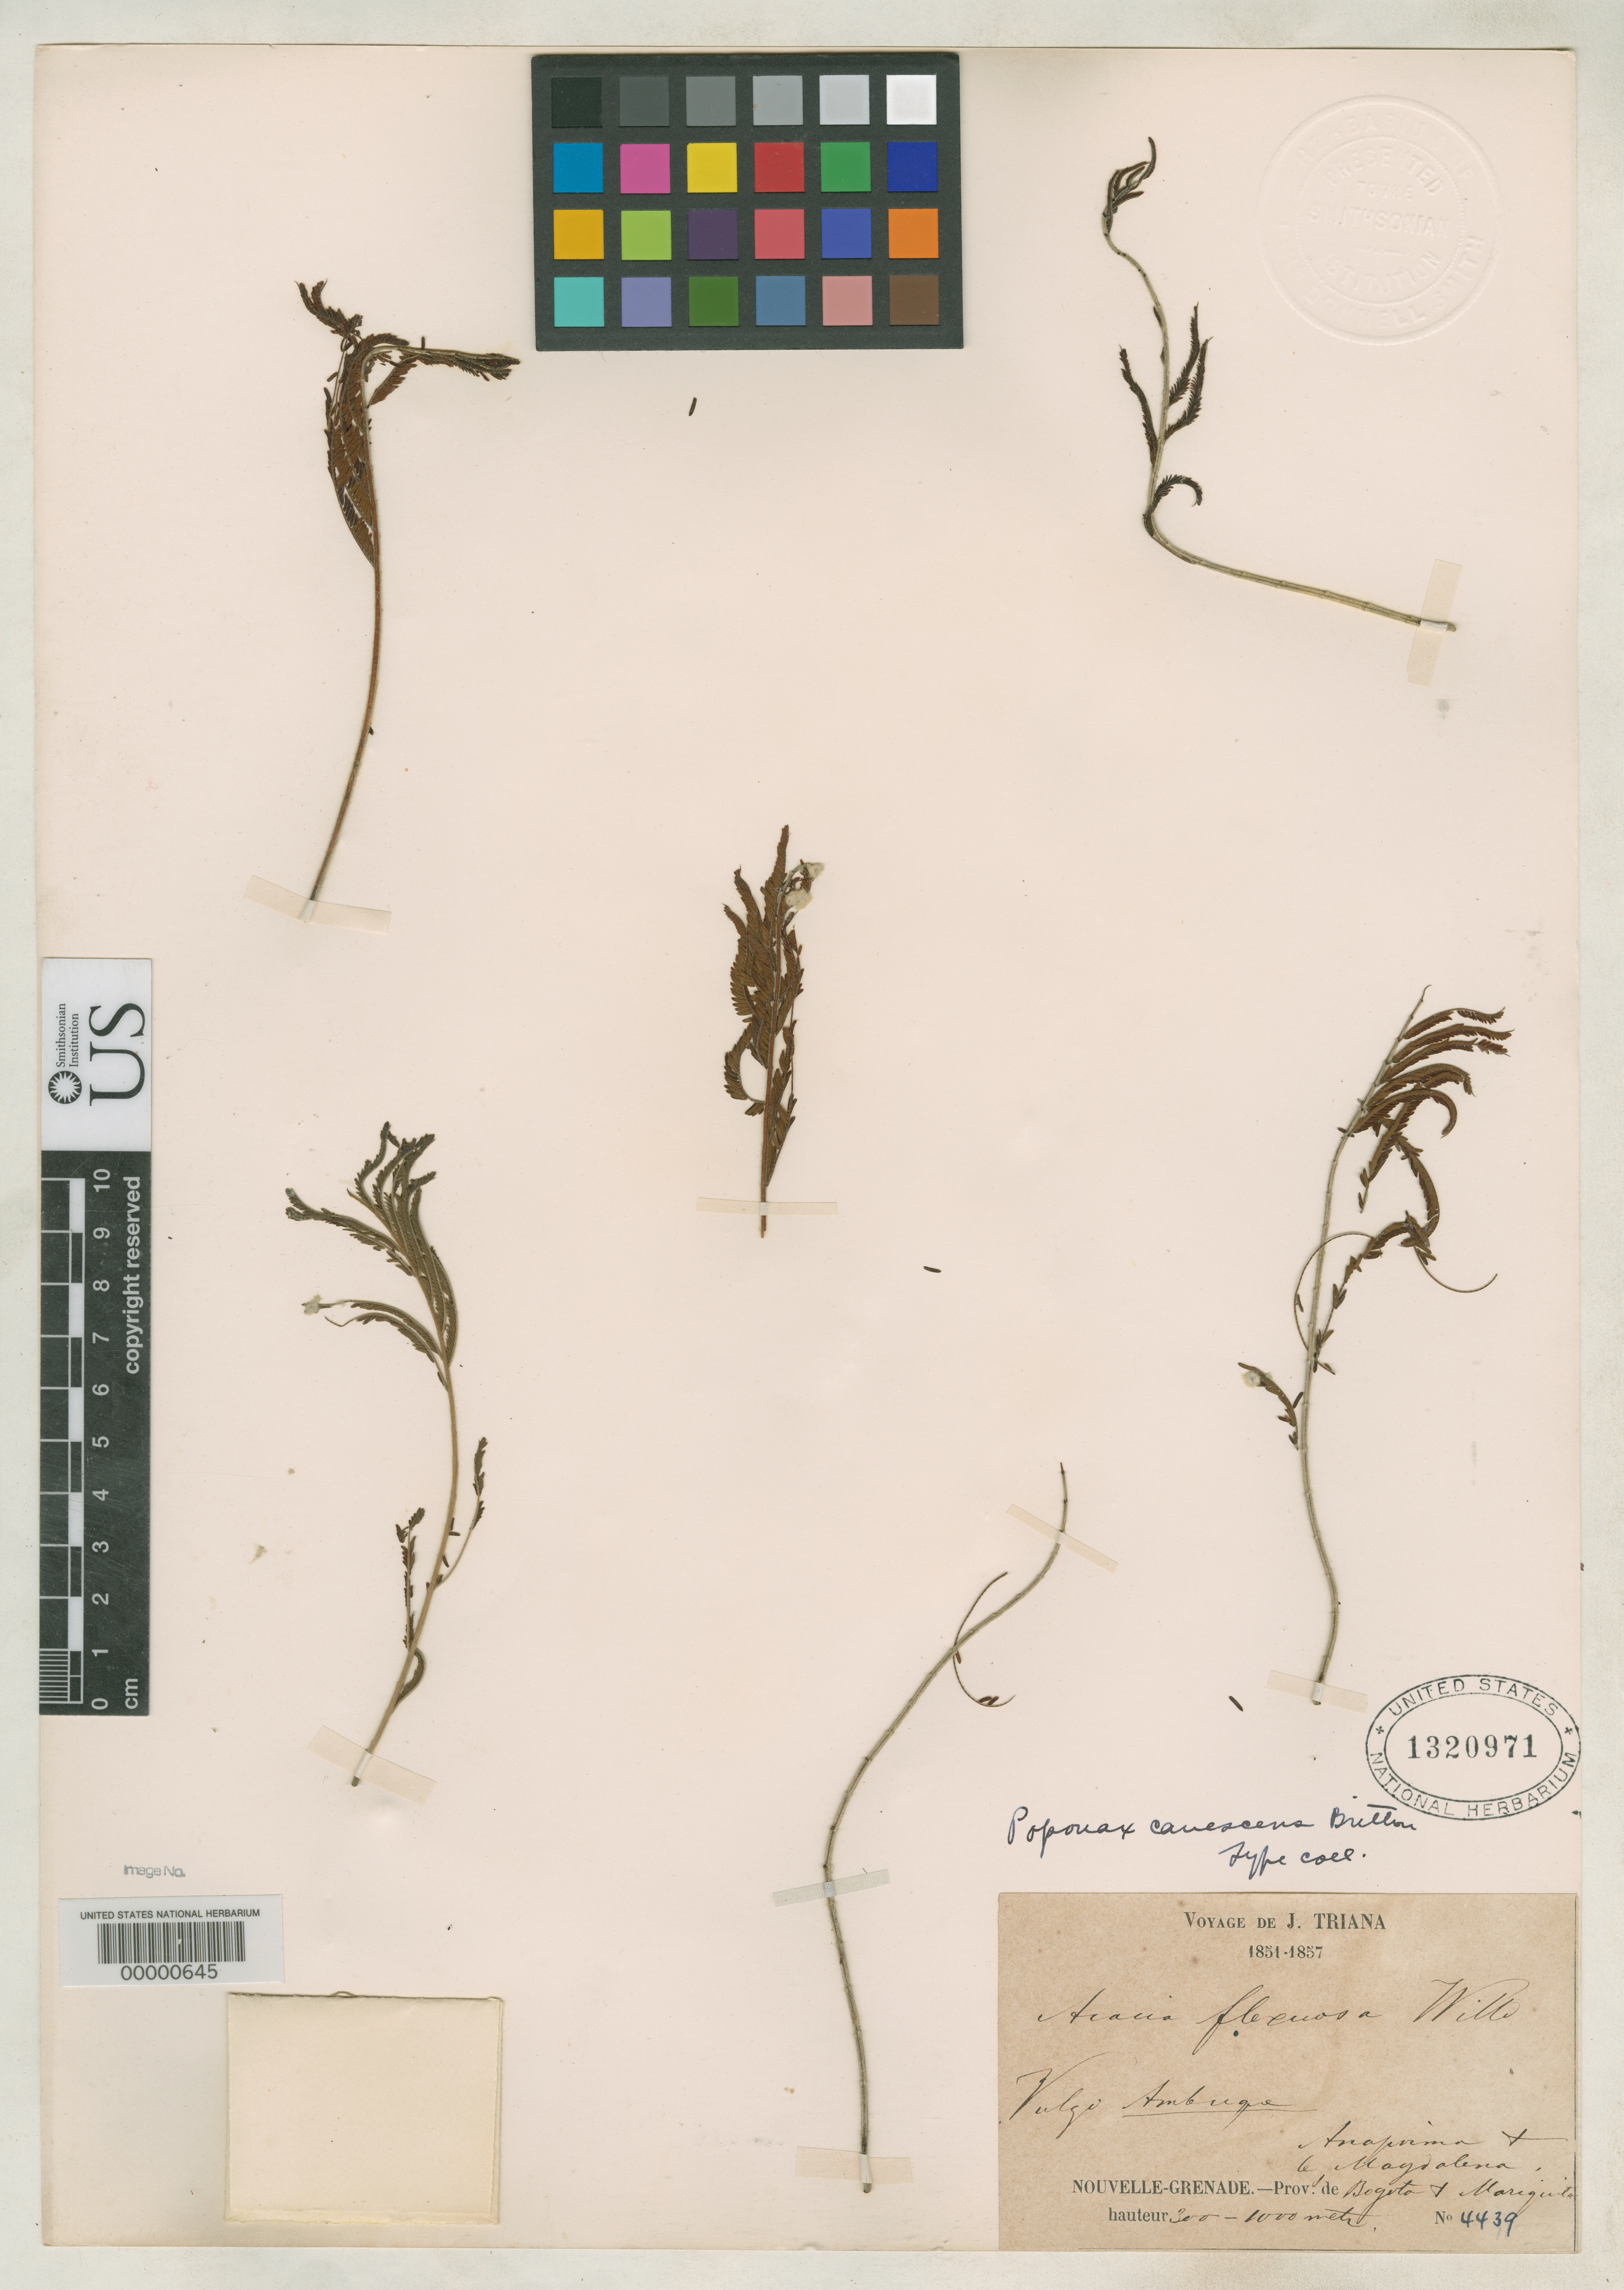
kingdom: Plantae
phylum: Tracheophyta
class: Magnoliopsida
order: Fabales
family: Fabaceae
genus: Poponax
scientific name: Poponax canescens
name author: Britton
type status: Isotype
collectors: J. J. Triana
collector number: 4439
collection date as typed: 1851 to -- --- 1857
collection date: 1851/1857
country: Colombia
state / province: Magdalena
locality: Anapoima, Prov. de Bogota.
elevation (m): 300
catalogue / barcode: US 1320971